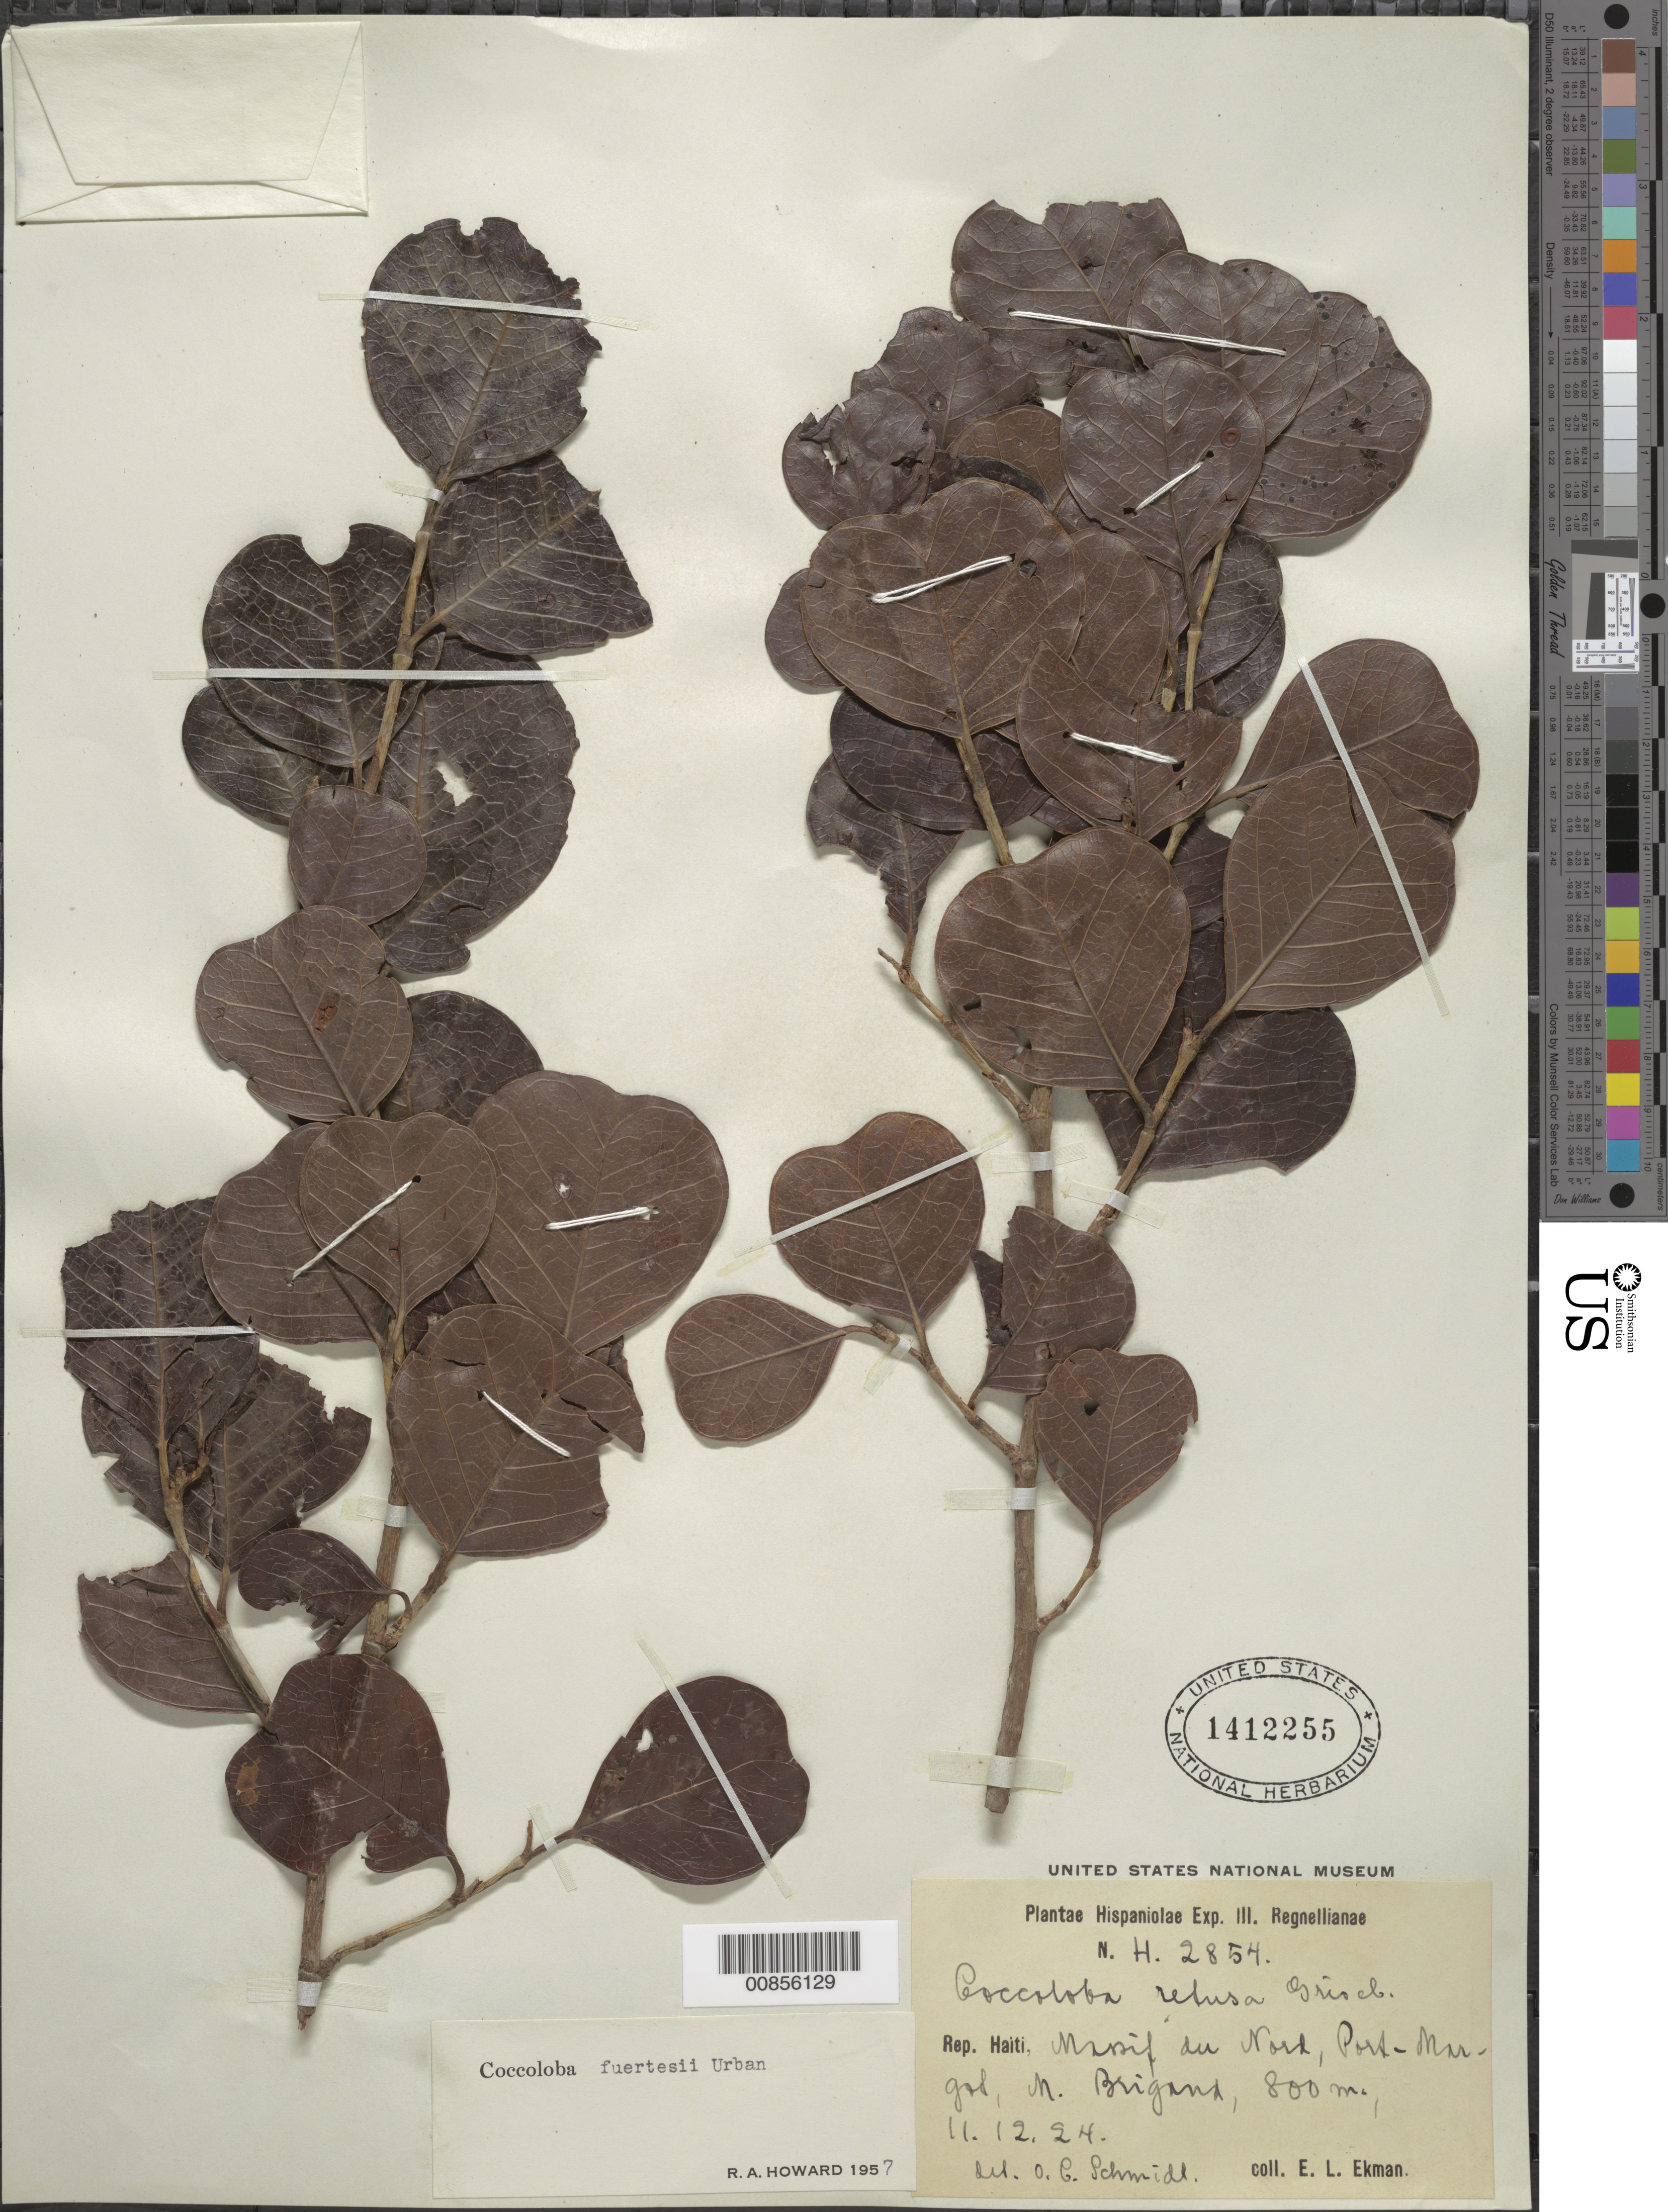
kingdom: Plantae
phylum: Tracheophyta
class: Magnoliopsida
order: Caryophyllales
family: Polygonaceae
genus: Coccoloba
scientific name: Coccoloba fuertesii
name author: Urb.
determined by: Howard, R. A.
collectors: E. L. Ekman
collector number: H 2854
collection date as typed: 11 Dec 1924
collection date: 1924-12-11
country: Haiti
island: Hispaniola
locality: Massif du Nord, Port-Margot, M. Brigand.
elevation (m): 800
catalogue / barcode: US 1412255